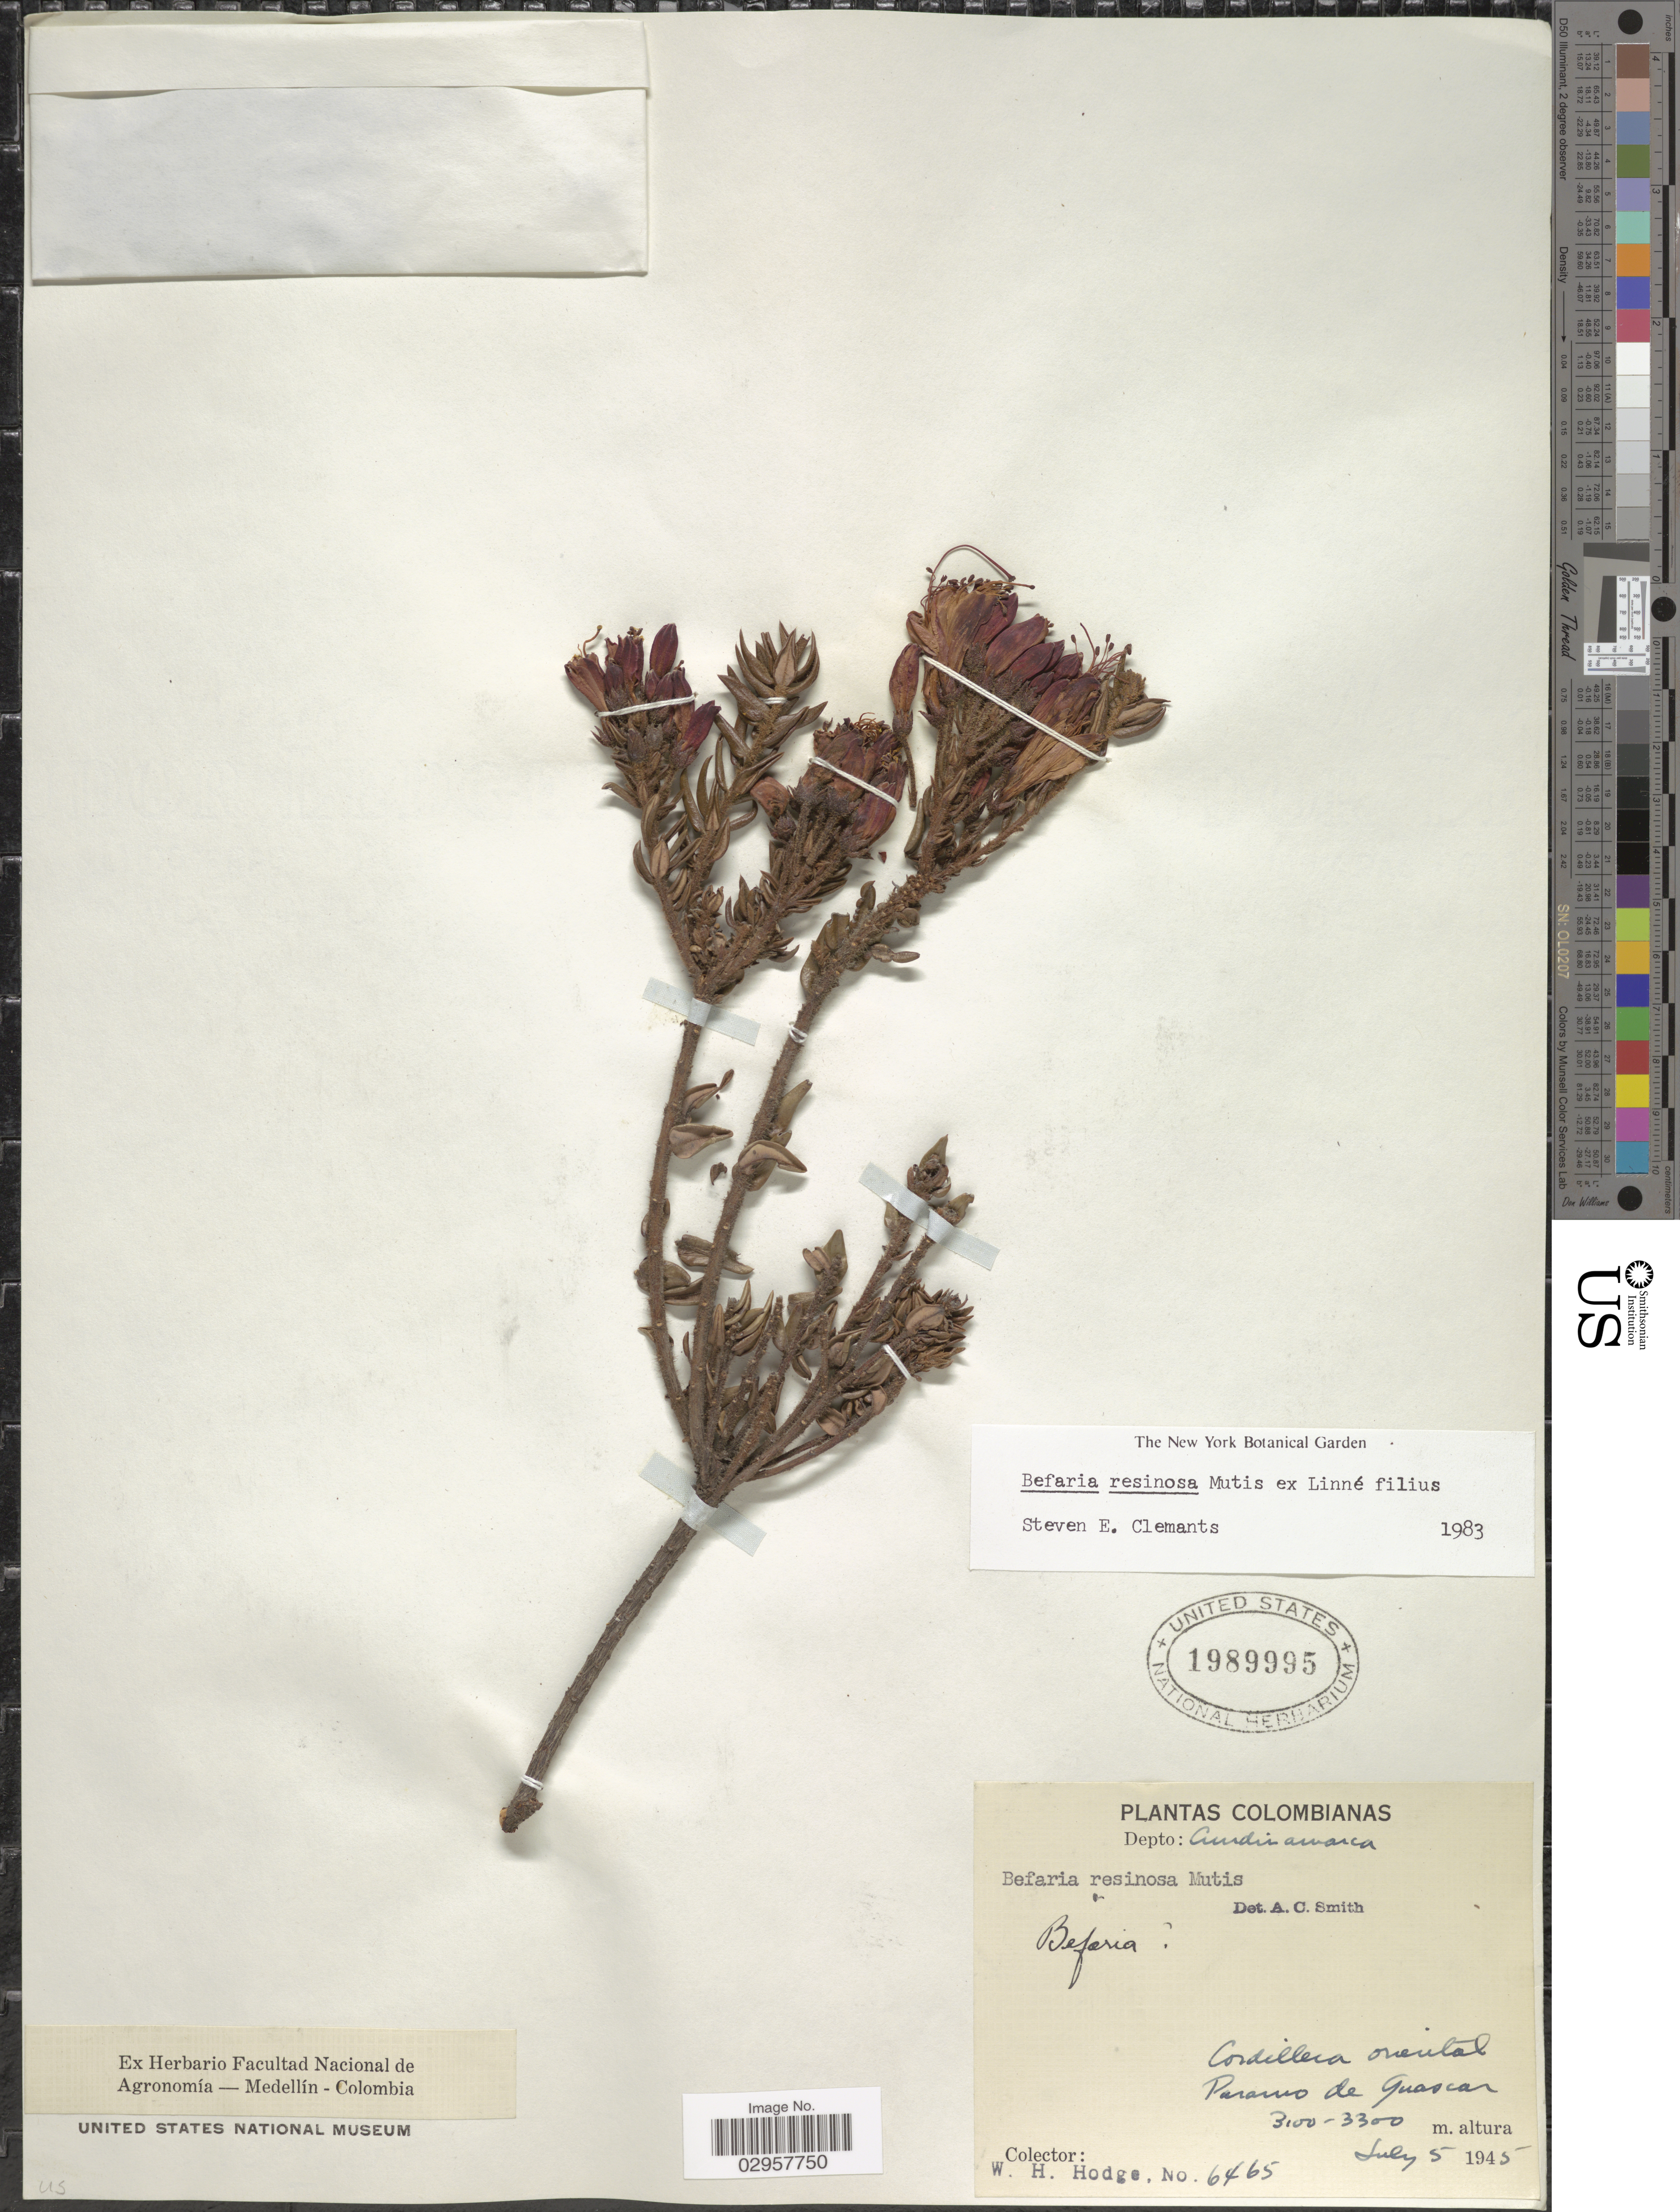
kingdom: Plantae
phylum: Tracheophyta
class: Magnoliopsida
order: Ericales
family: Ericaceae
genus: Befaria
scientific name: Befaria resinosa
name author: Mutis ex L. f.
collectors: W. Hodge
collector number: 6465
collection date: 1945-07-05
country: Colombia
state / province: Cundinamarca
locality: Depto: Cundinamarca. Cordillera oriental. Paramo de Guascar.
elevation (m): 3100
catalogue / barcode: US 1989995